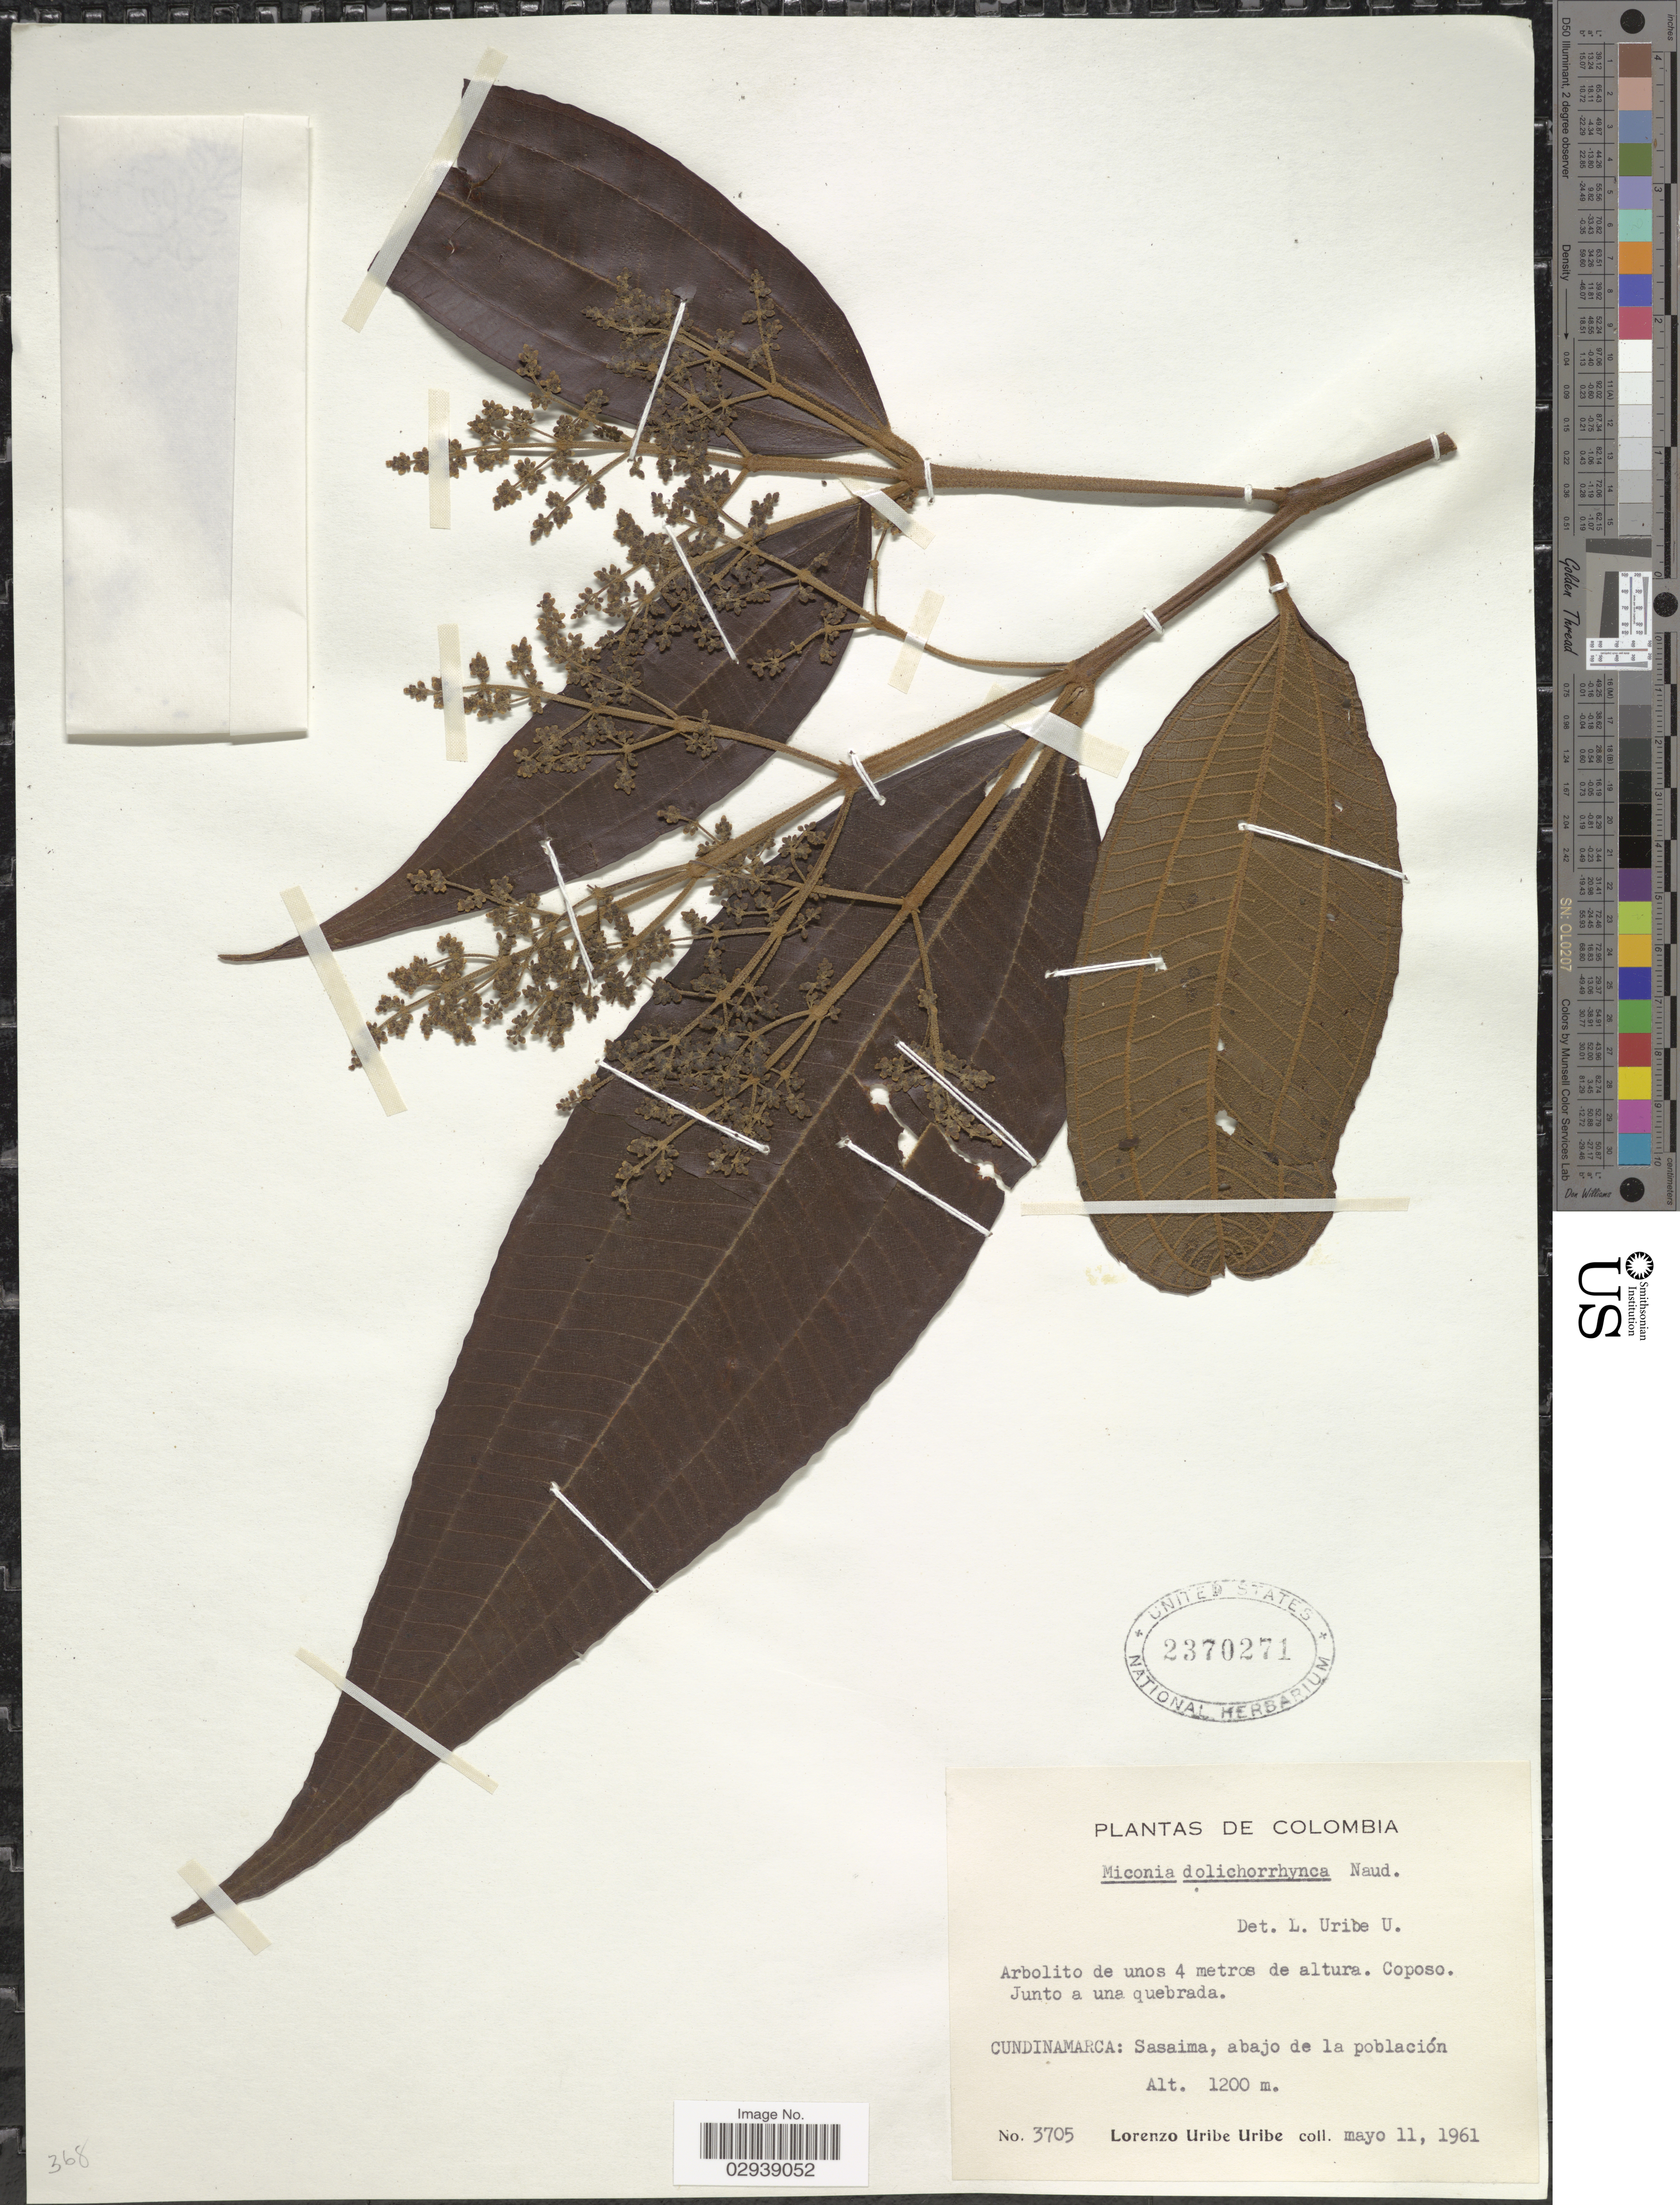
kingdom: Plantae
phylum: Tracheophyta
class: Magnoliopsida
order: Myrtales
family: Melastomataceae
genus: Miconia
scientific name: Miconia dolichorrhyncha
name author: Naudin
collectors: L. Uribe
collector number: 3705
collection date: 1961-05-11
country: Colombia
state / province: Cundinamarca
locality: Junto a una quebrada. Sasaima, abajo de la población.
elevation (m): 1200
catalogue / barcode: US 2370271